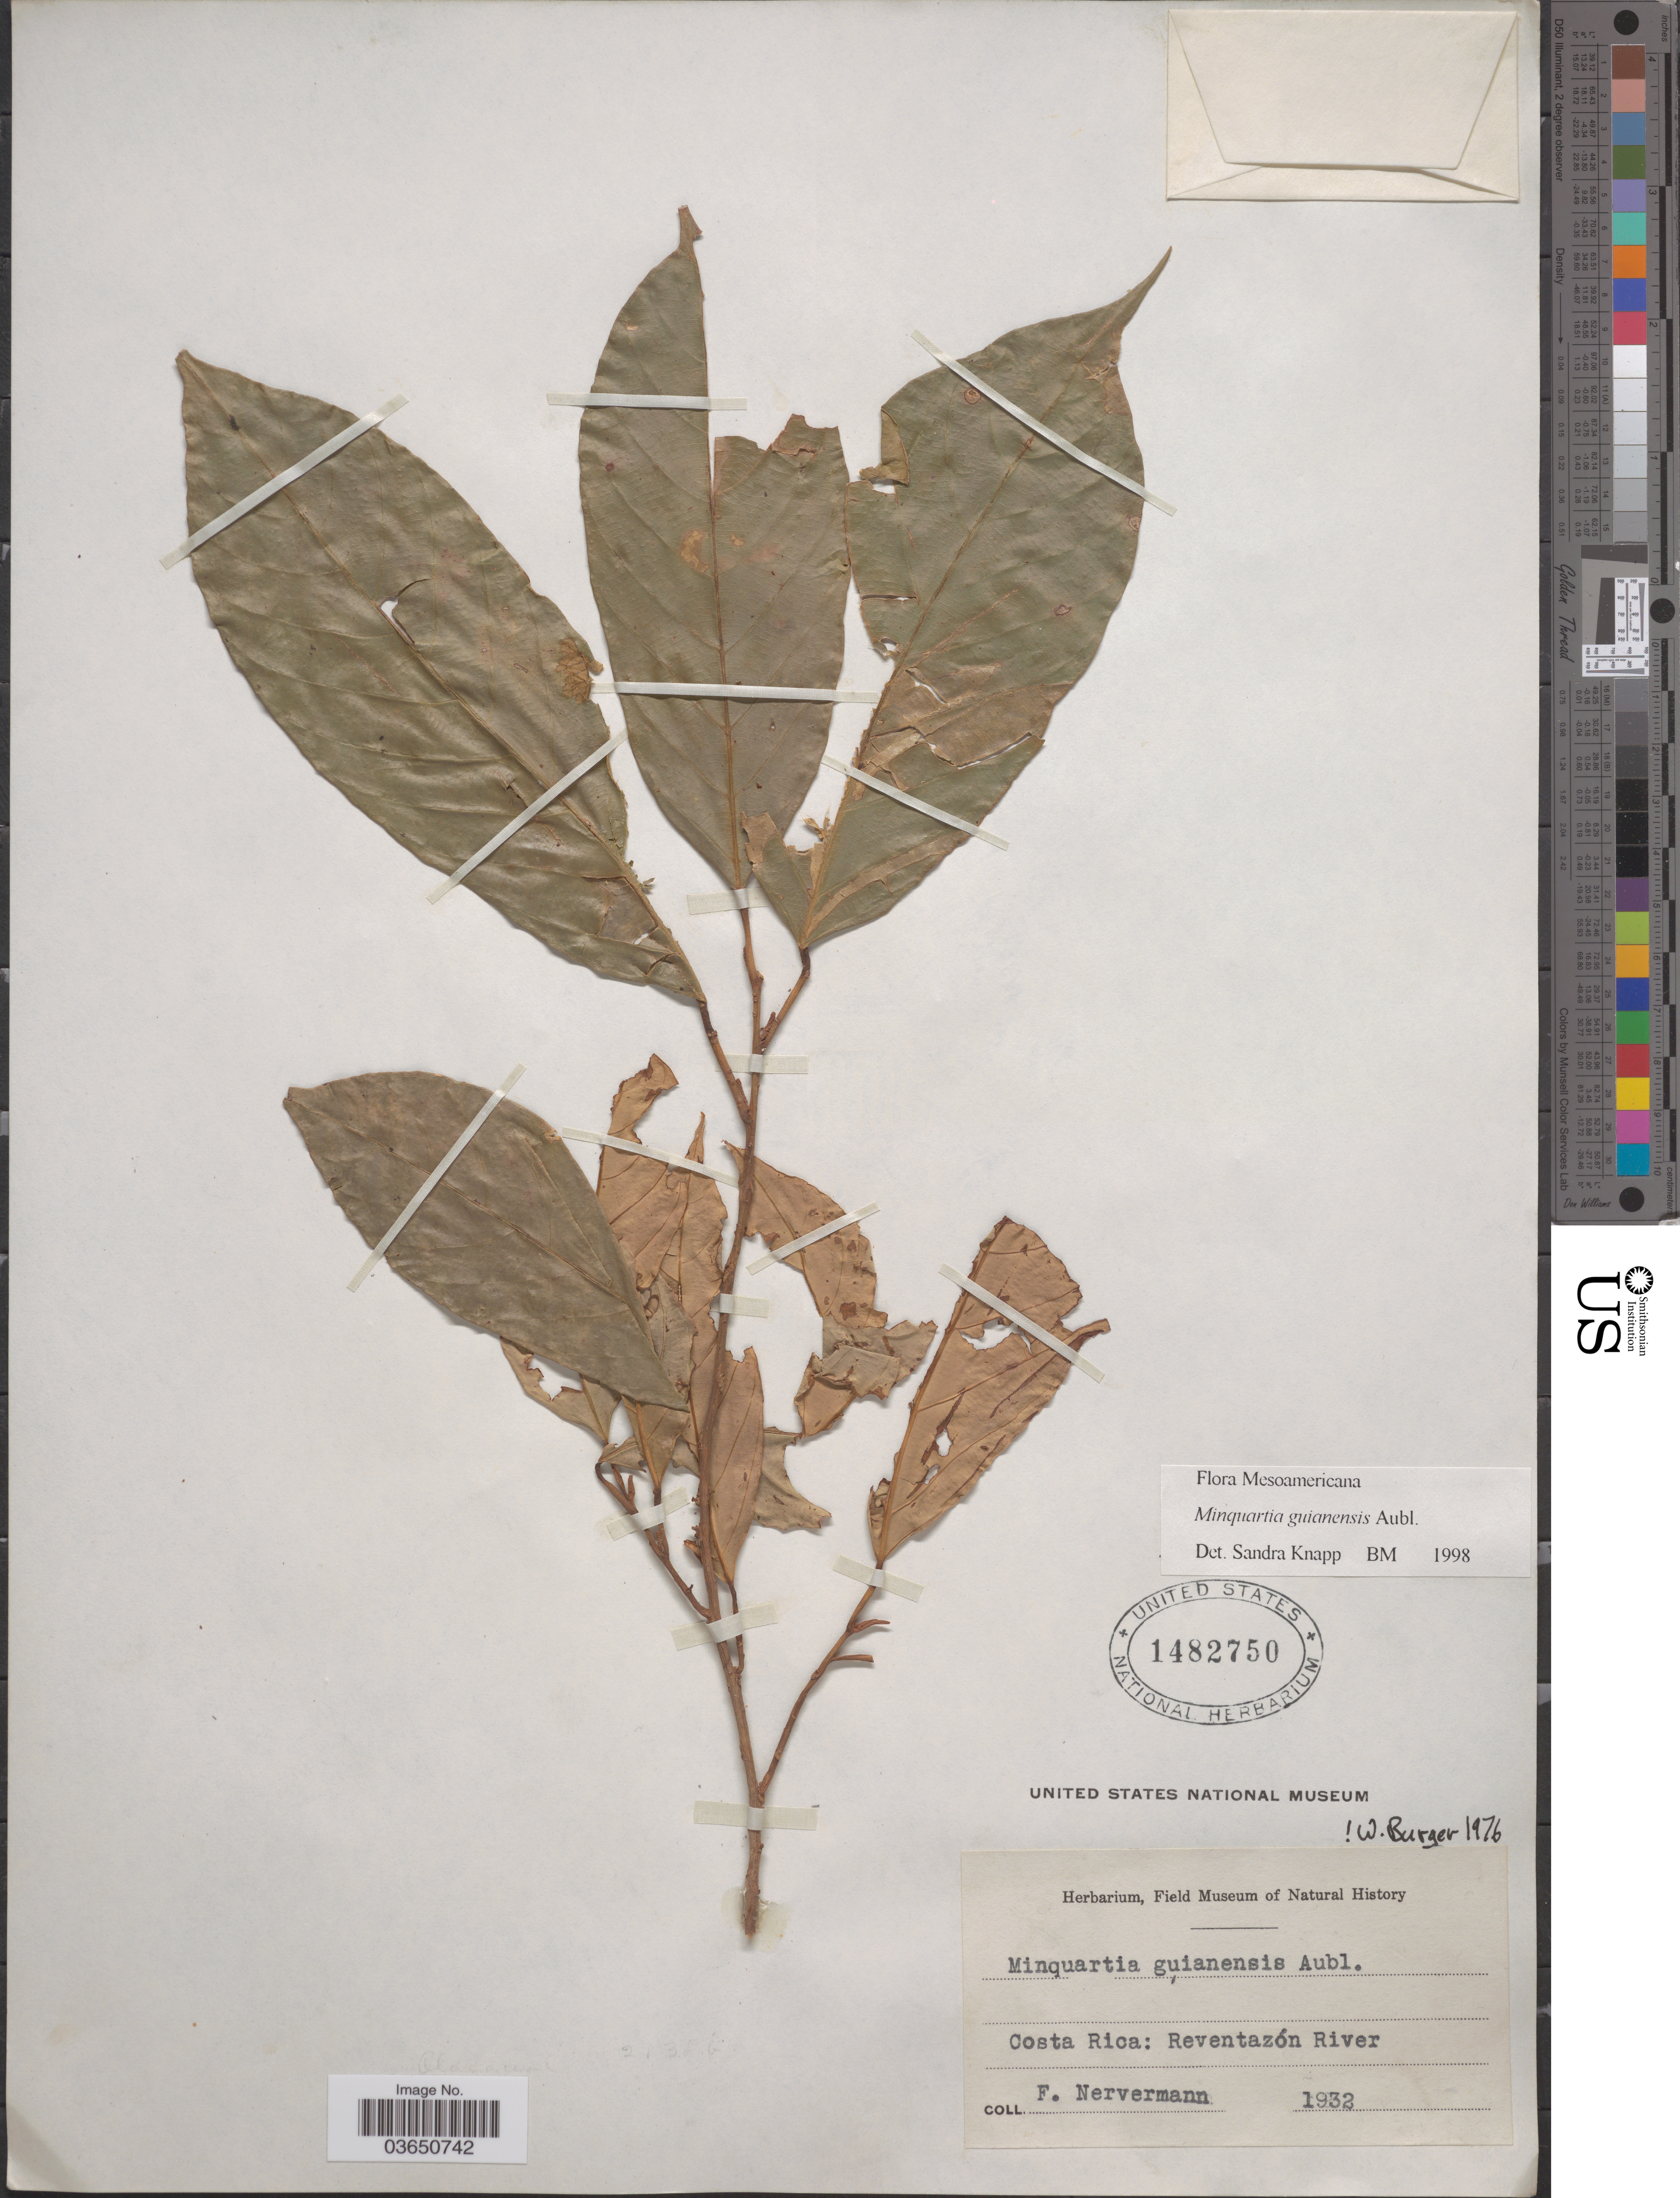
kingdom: Plantae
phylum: Tracheophyta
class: Magnoliopsida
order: Santalales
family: Coulaceae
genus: Minquartia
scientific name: Minquartia guianensis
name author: Aubl.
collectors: F. Nervermann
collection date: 1932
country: Costa Rica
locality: Reventazón River.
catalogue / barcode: US 1482750